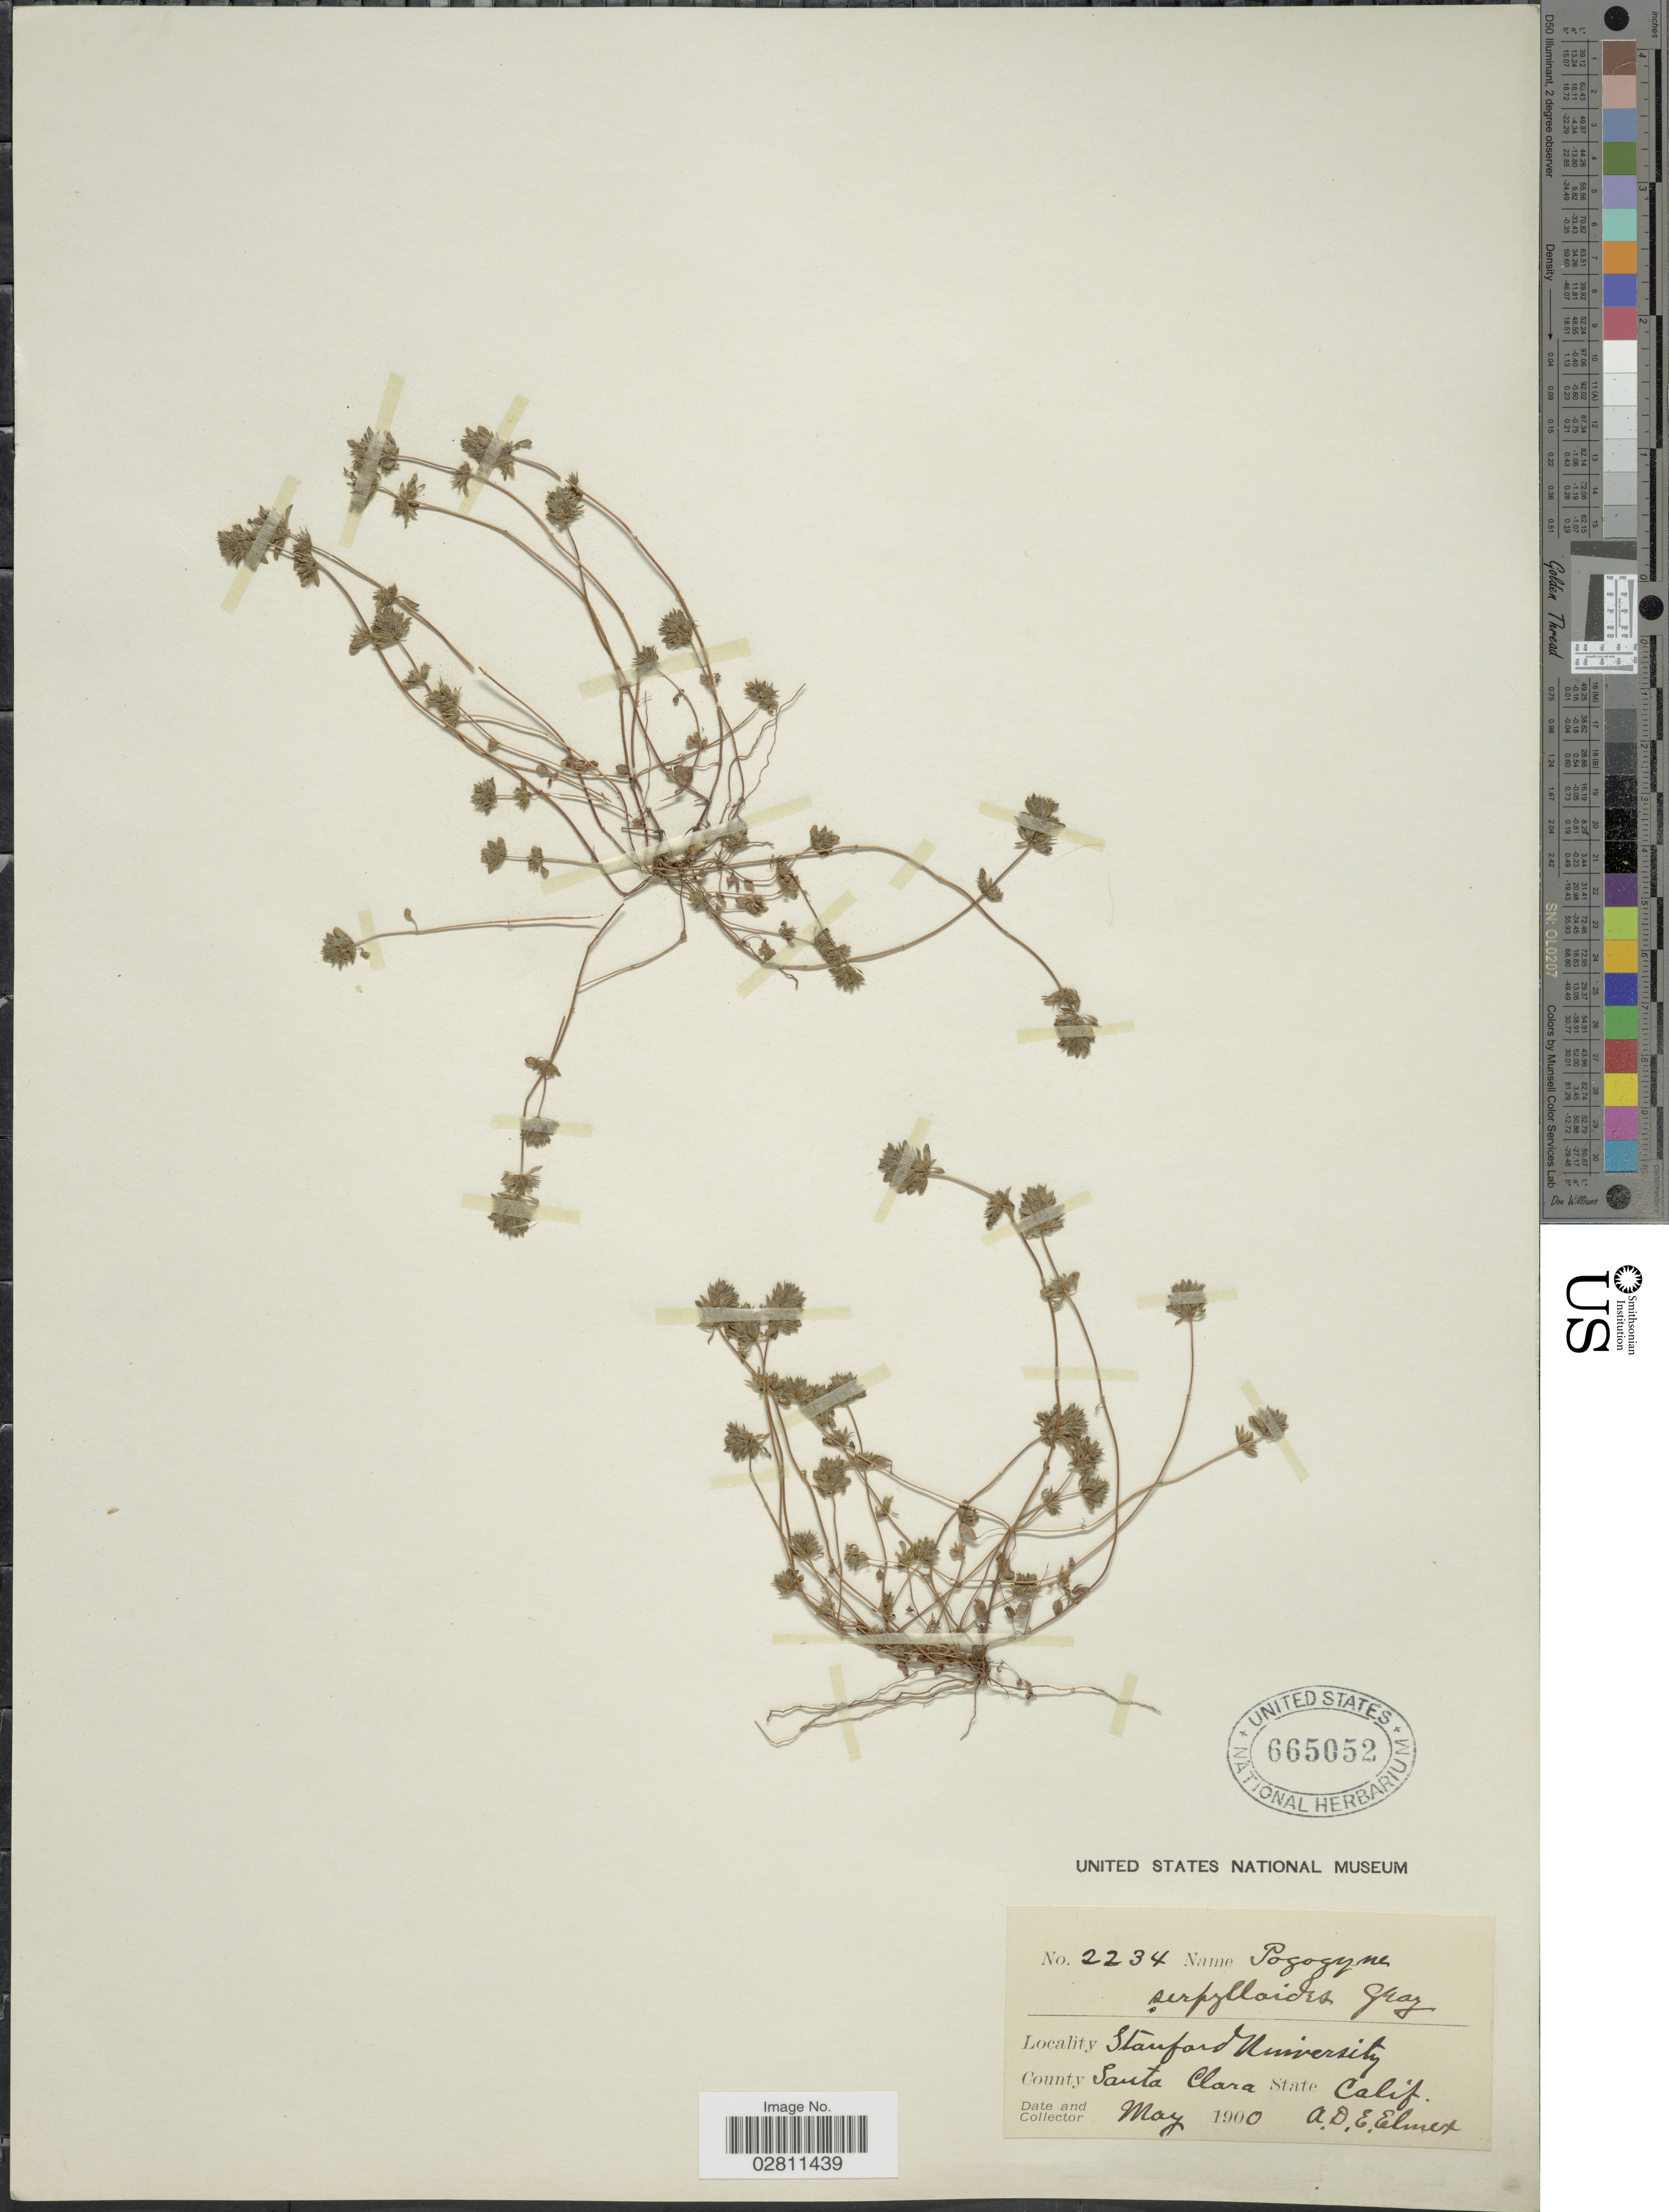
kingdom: Plantae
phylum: Tracheophyta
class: Magnoliopsida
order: Lamiales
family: Lamiaceae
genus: Pogogyne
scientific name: Pogogyne serpylloides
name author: (Torr.) A. Gray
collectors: A. D. E. Elmer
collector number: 2234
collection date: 1900-05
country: United States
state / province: California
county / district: Santa Clara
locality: Stanford University. County Santa Clara. State Calif.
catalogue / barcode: US 665052